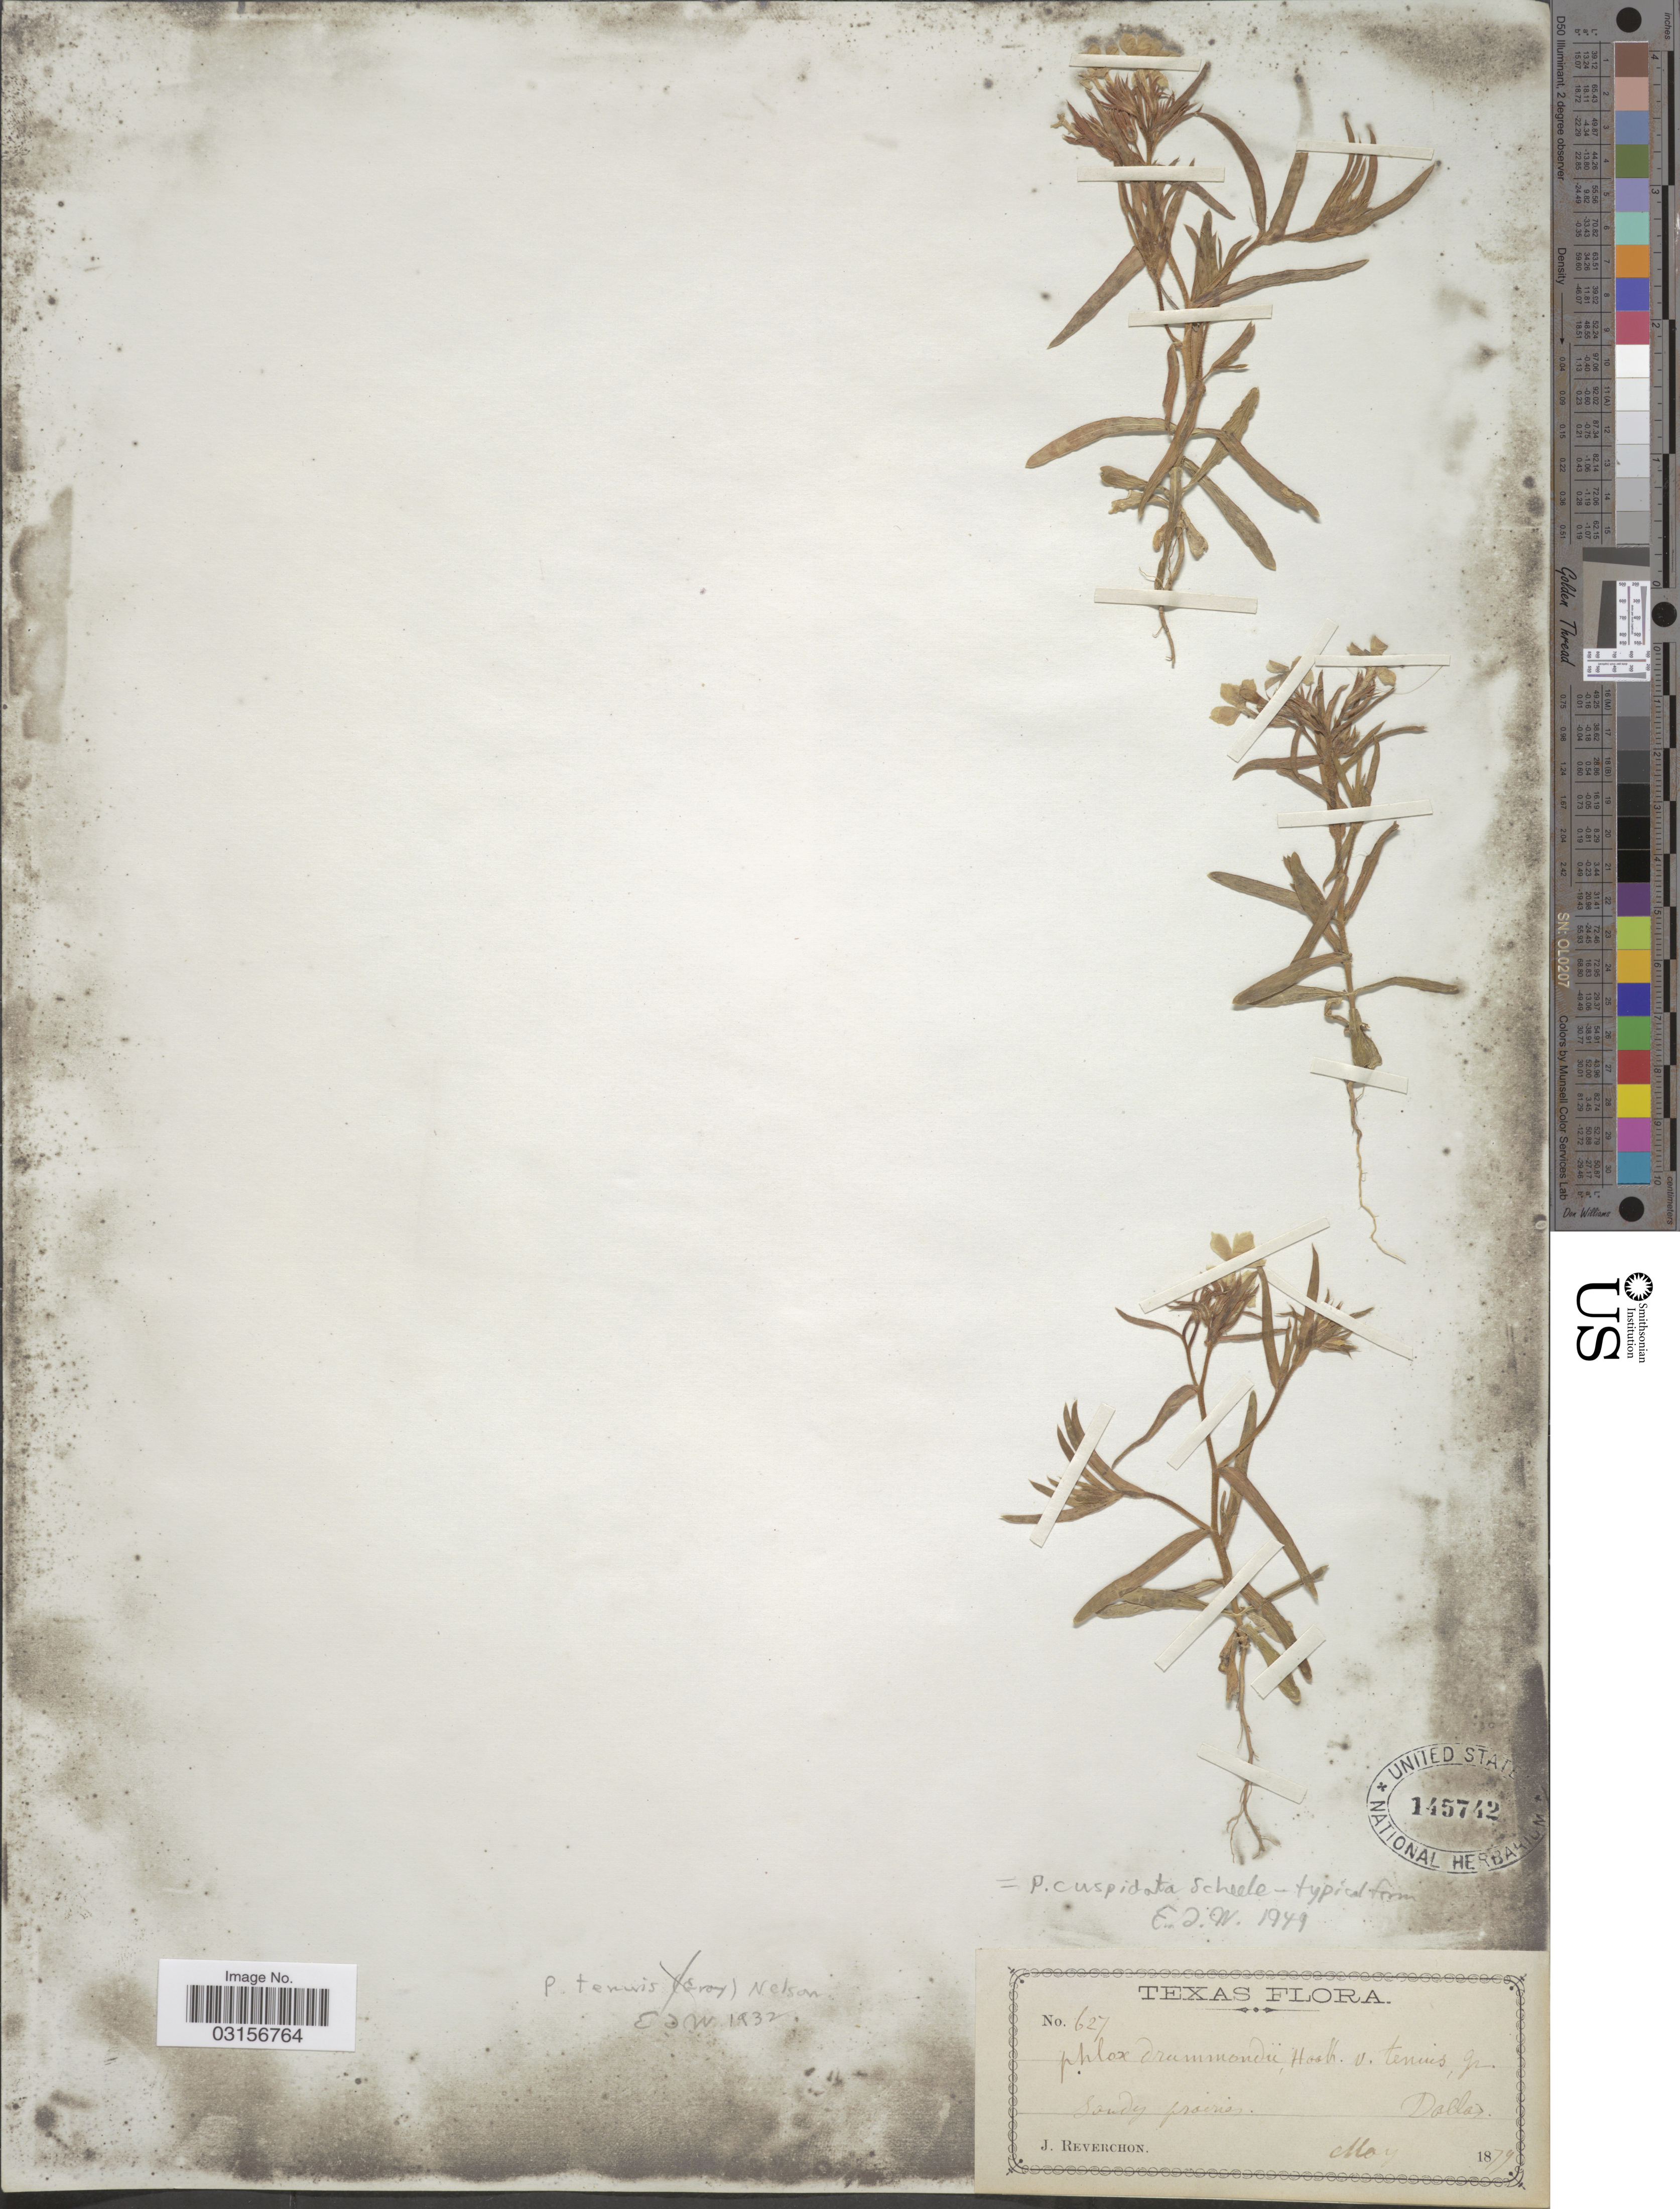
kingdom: Plantae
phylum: Tracheophyta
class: Magnoliopsida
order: Ericales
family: Polemoniaceae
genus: Phlox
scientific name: Phlox cuspidata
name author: Scheele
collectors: J. Reverchon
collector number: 627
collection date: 1879-05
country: United States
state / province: Texas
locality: Dallas.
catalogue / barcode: US 145742